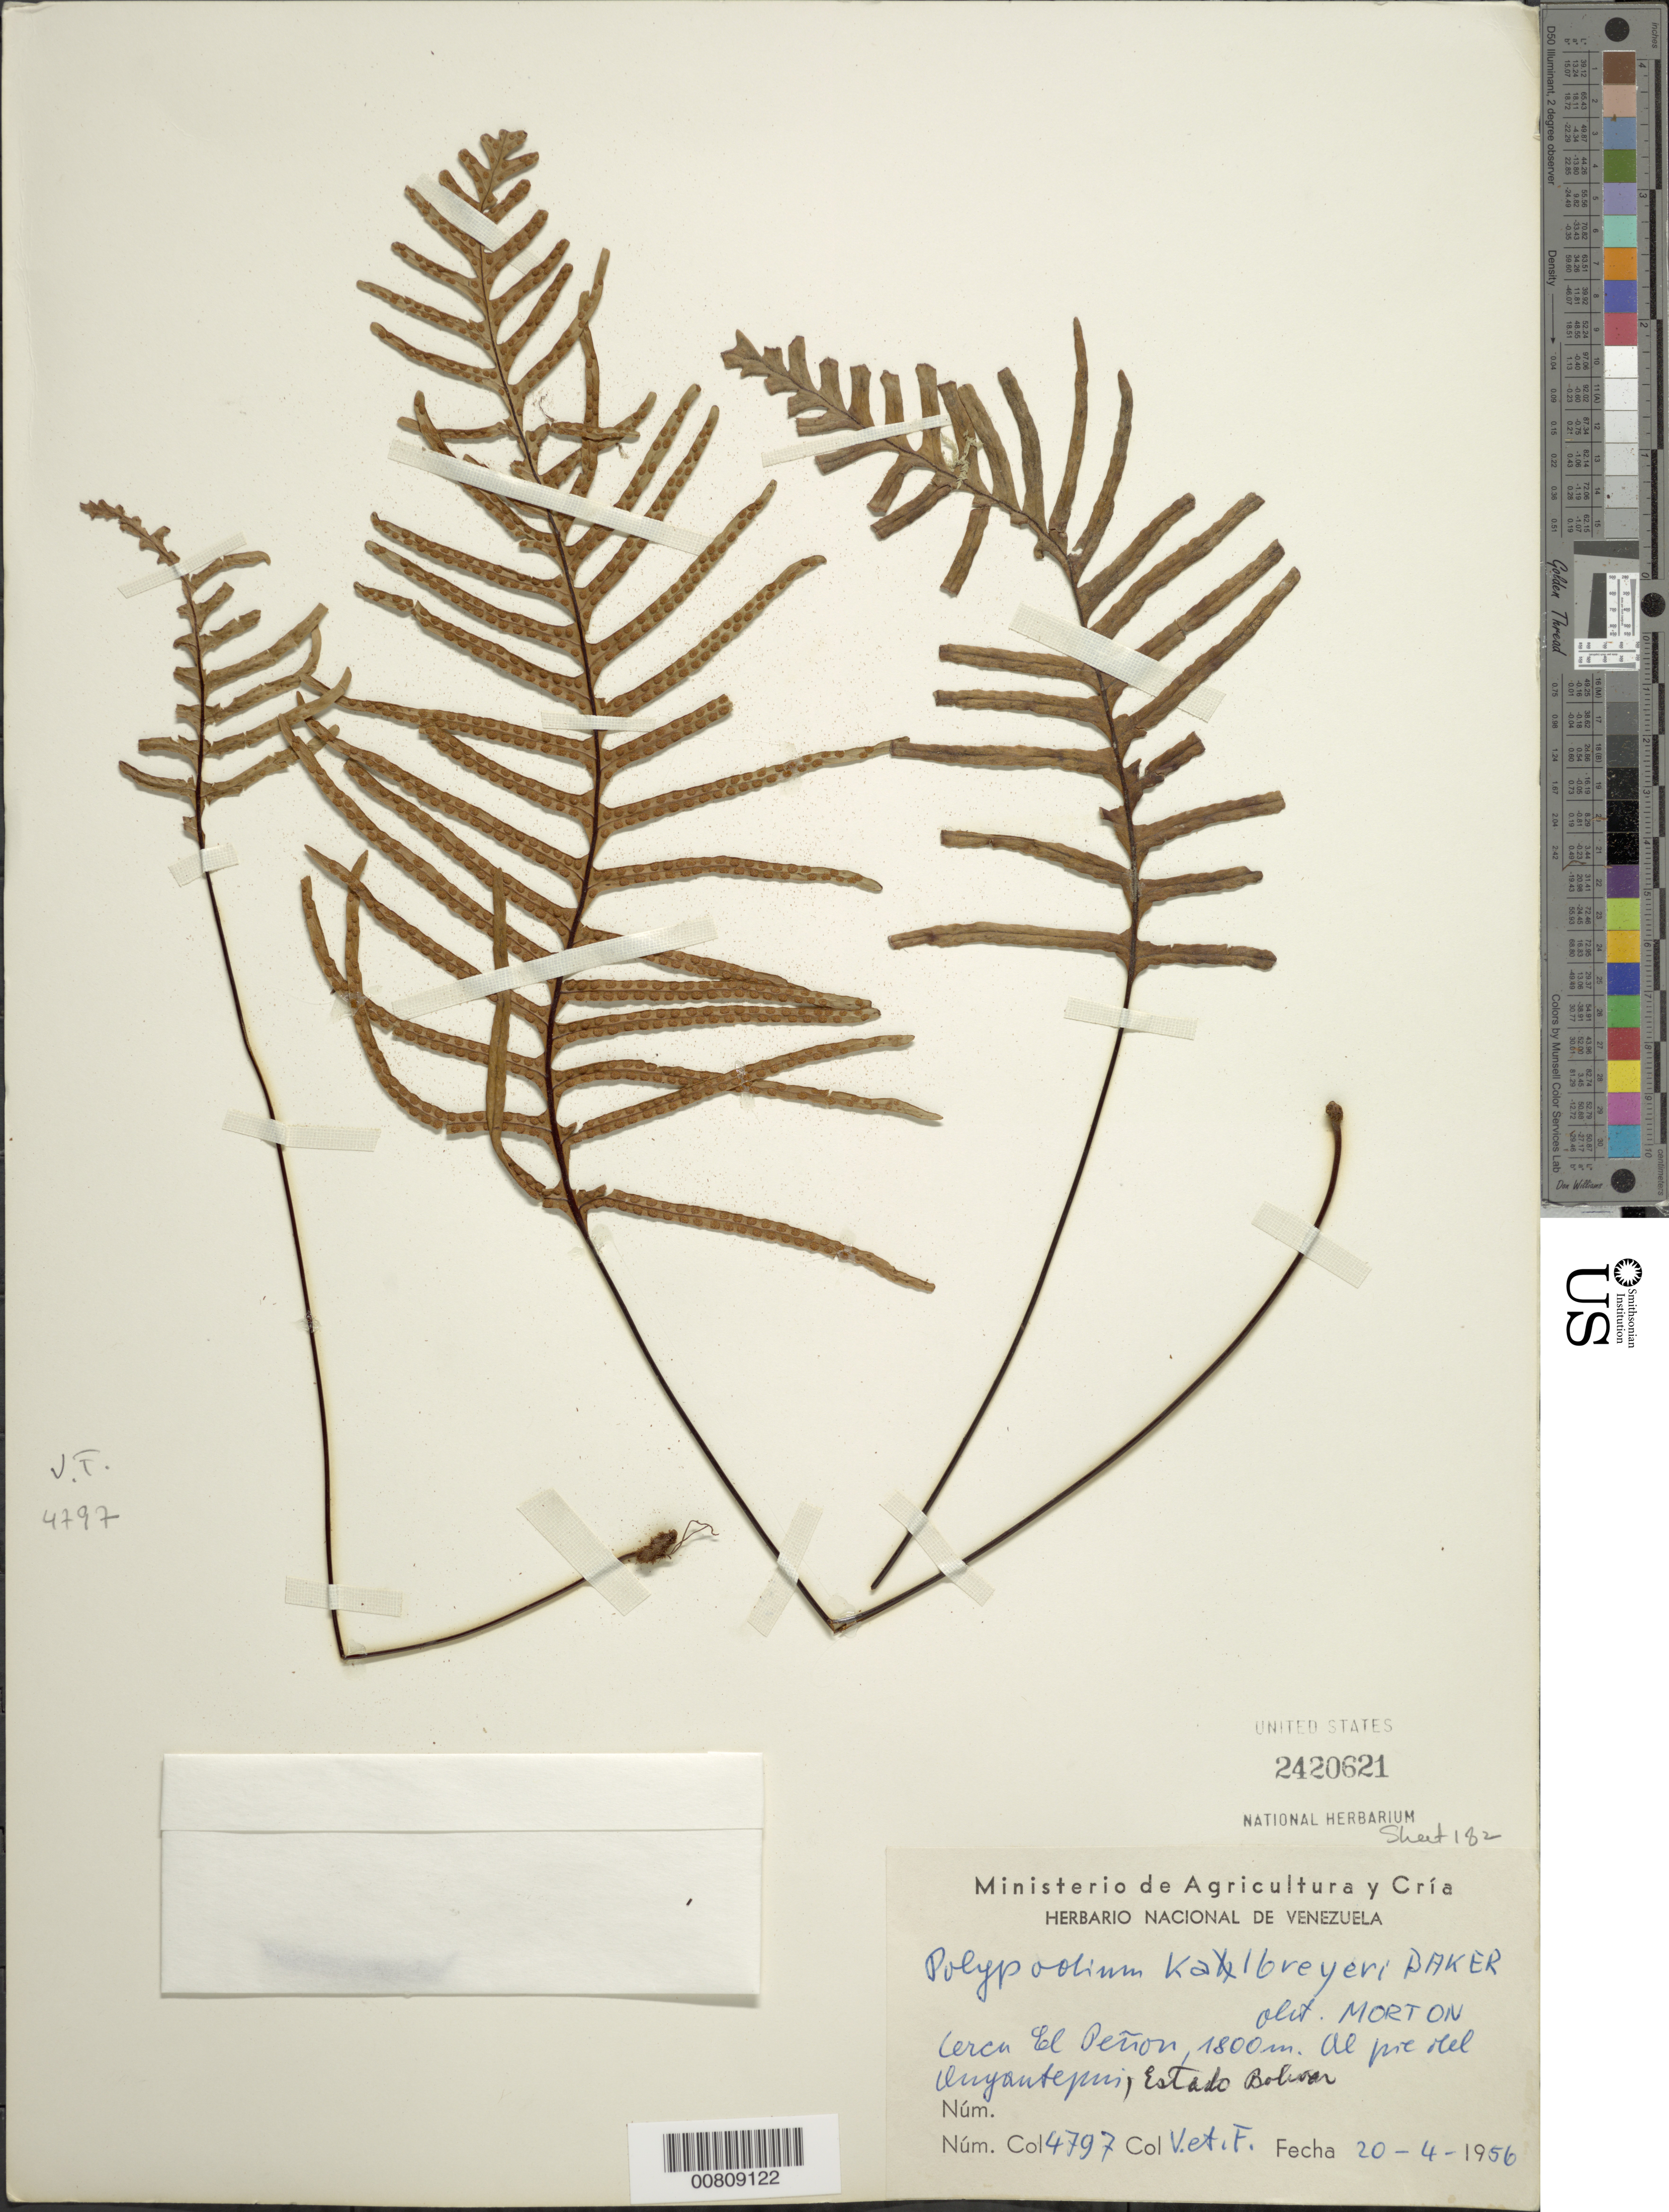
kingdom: Plantae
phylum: Tracheophyta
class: Polypodiopsida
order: Polypodiales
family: Polypodiaceae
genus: Ceradenia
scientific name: Ceradenia kalbreyeri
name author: (Baker) L.E. Bishop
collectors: V. Vareschi & E. Foldats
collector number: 4797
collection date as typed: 20-Apr-56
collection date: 1956-04-20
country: Venezuela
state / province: Bolívar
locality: Auyan-tepuí, El Peñon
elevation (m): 1800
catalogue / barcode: US 2420621